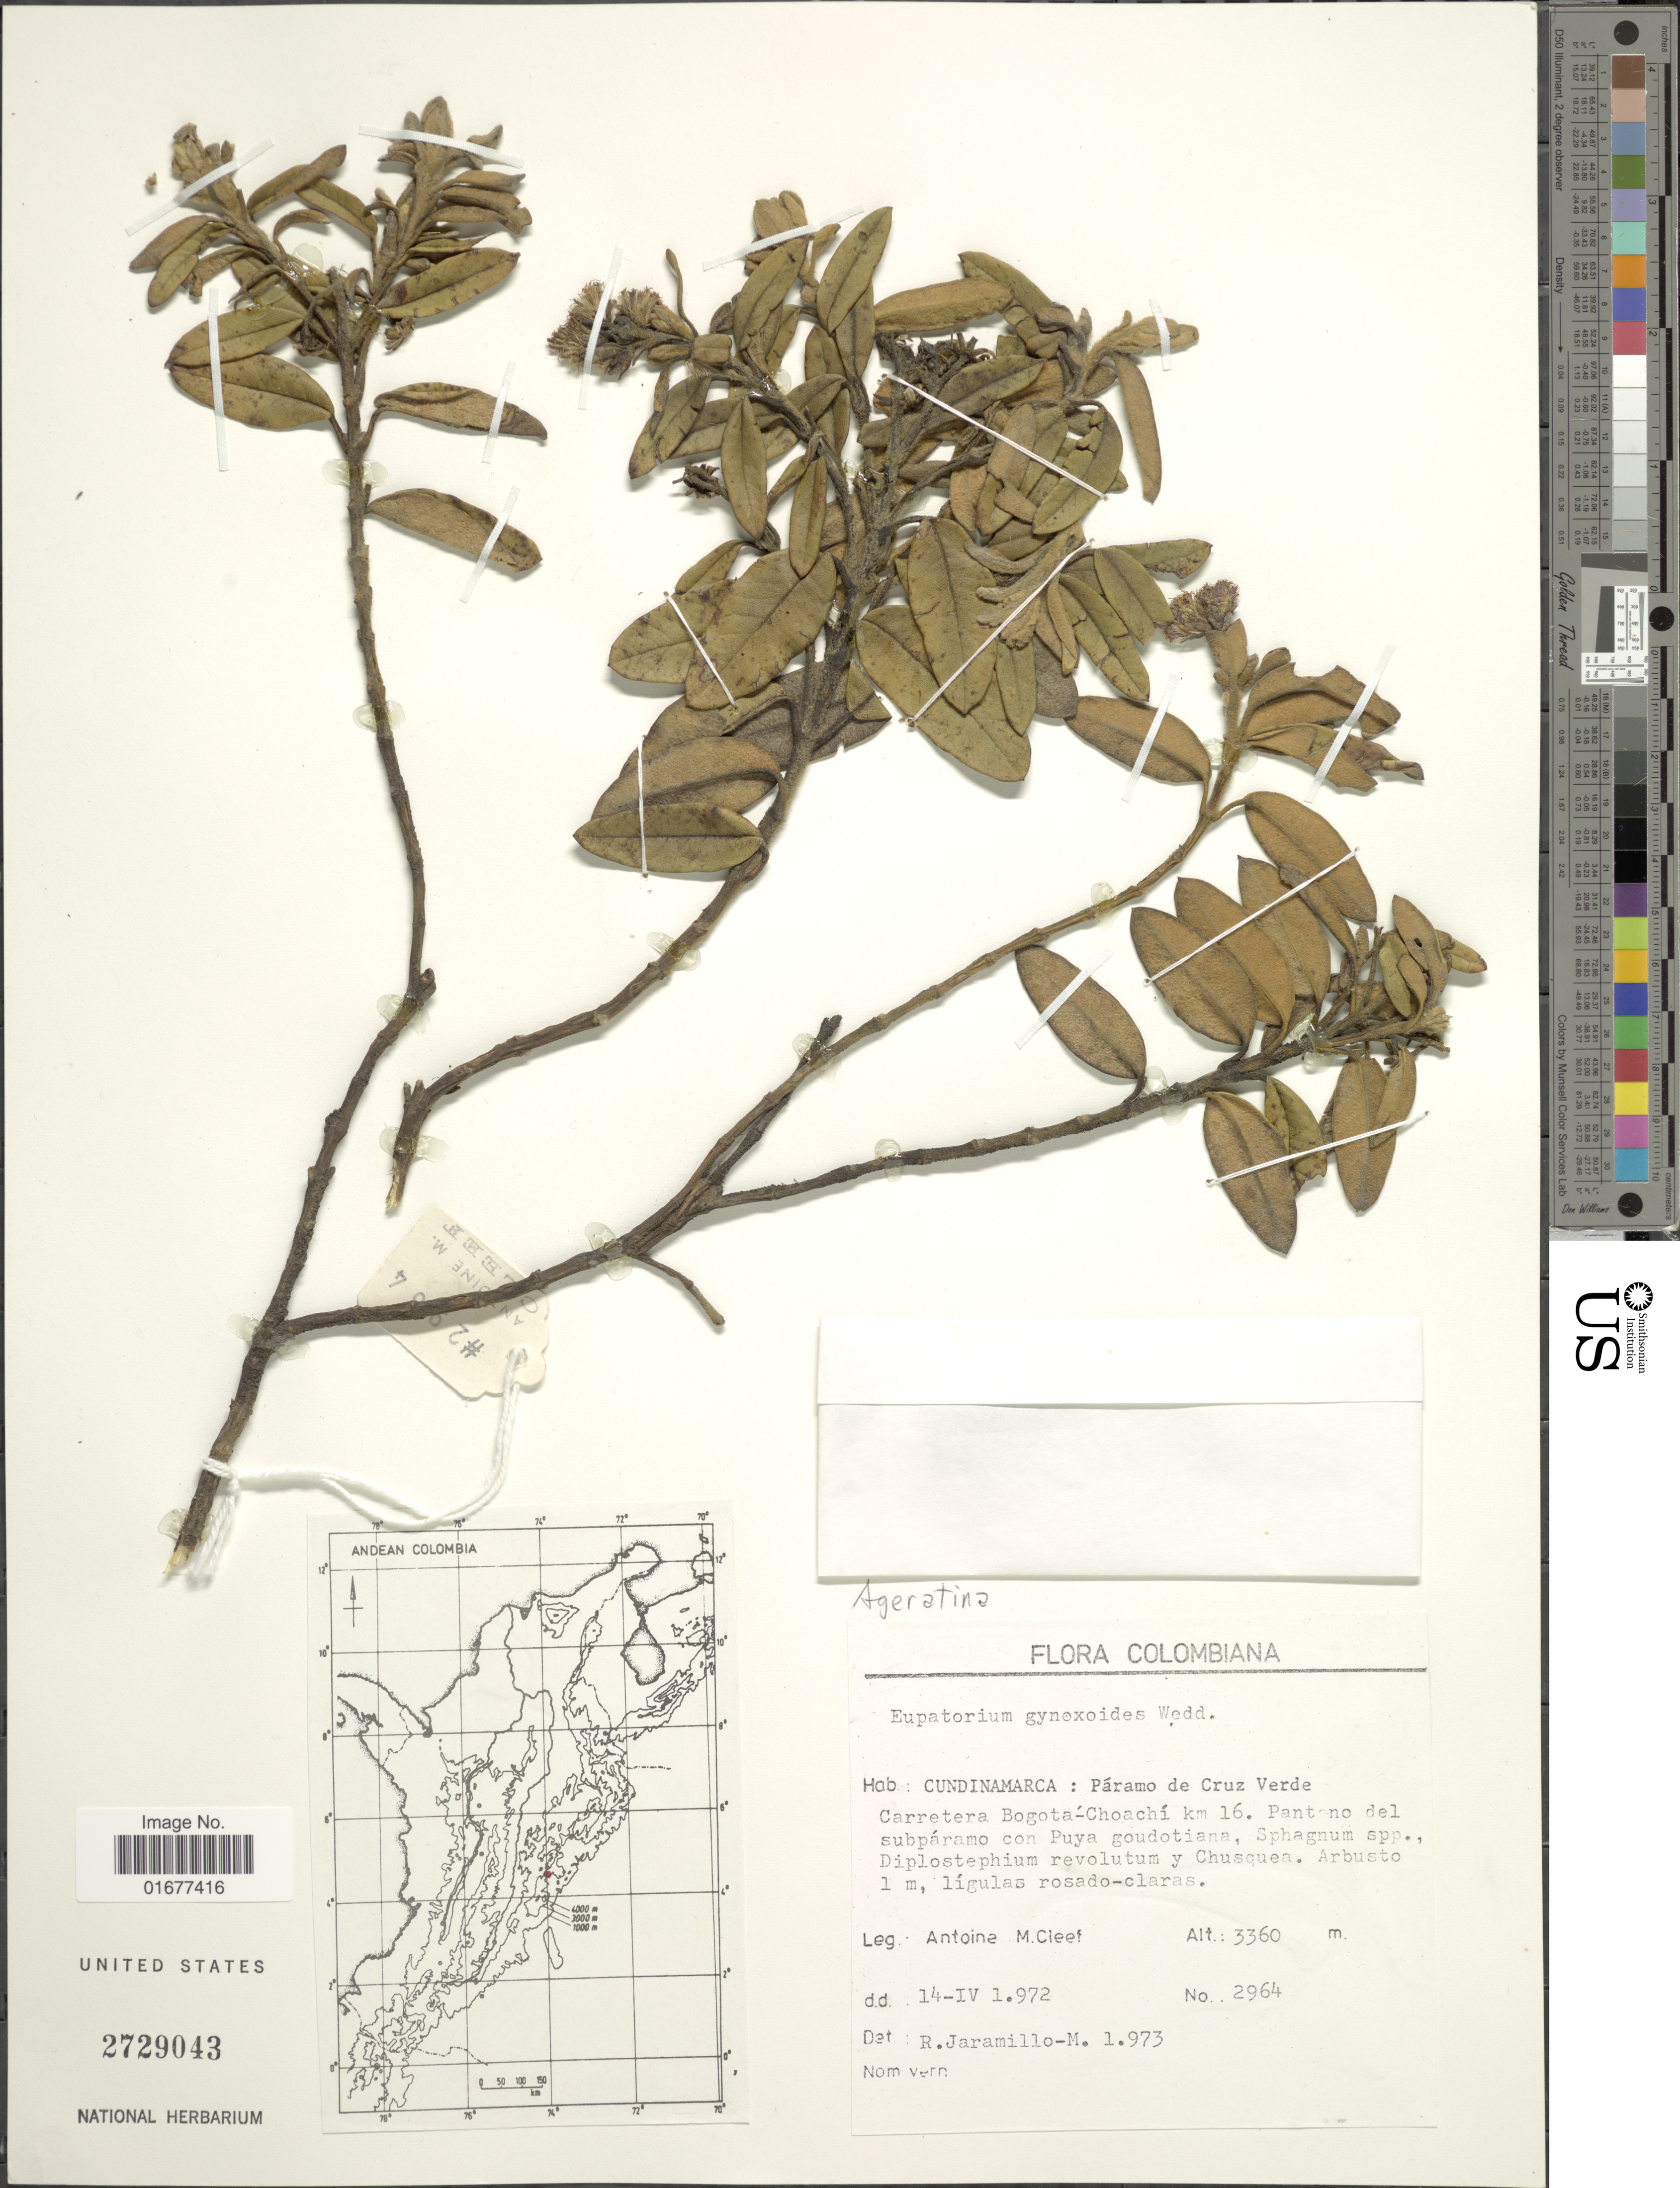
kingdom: Plantae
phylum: Tracheophyta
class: Magnoliopsida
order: Asterales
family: Asteraceae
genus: Ageratina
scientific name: Ageratina gynoxoides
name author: (Wedd.) R.M. King & H. Rob.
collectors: A. M. Cleef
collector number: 2964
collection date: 1972-04-14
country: Colombia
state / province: Cundinamarca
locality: Paramo de Cruz Verde, Carretera Bogota-Choachi km 16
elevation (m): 3360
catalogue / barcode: US 2729043